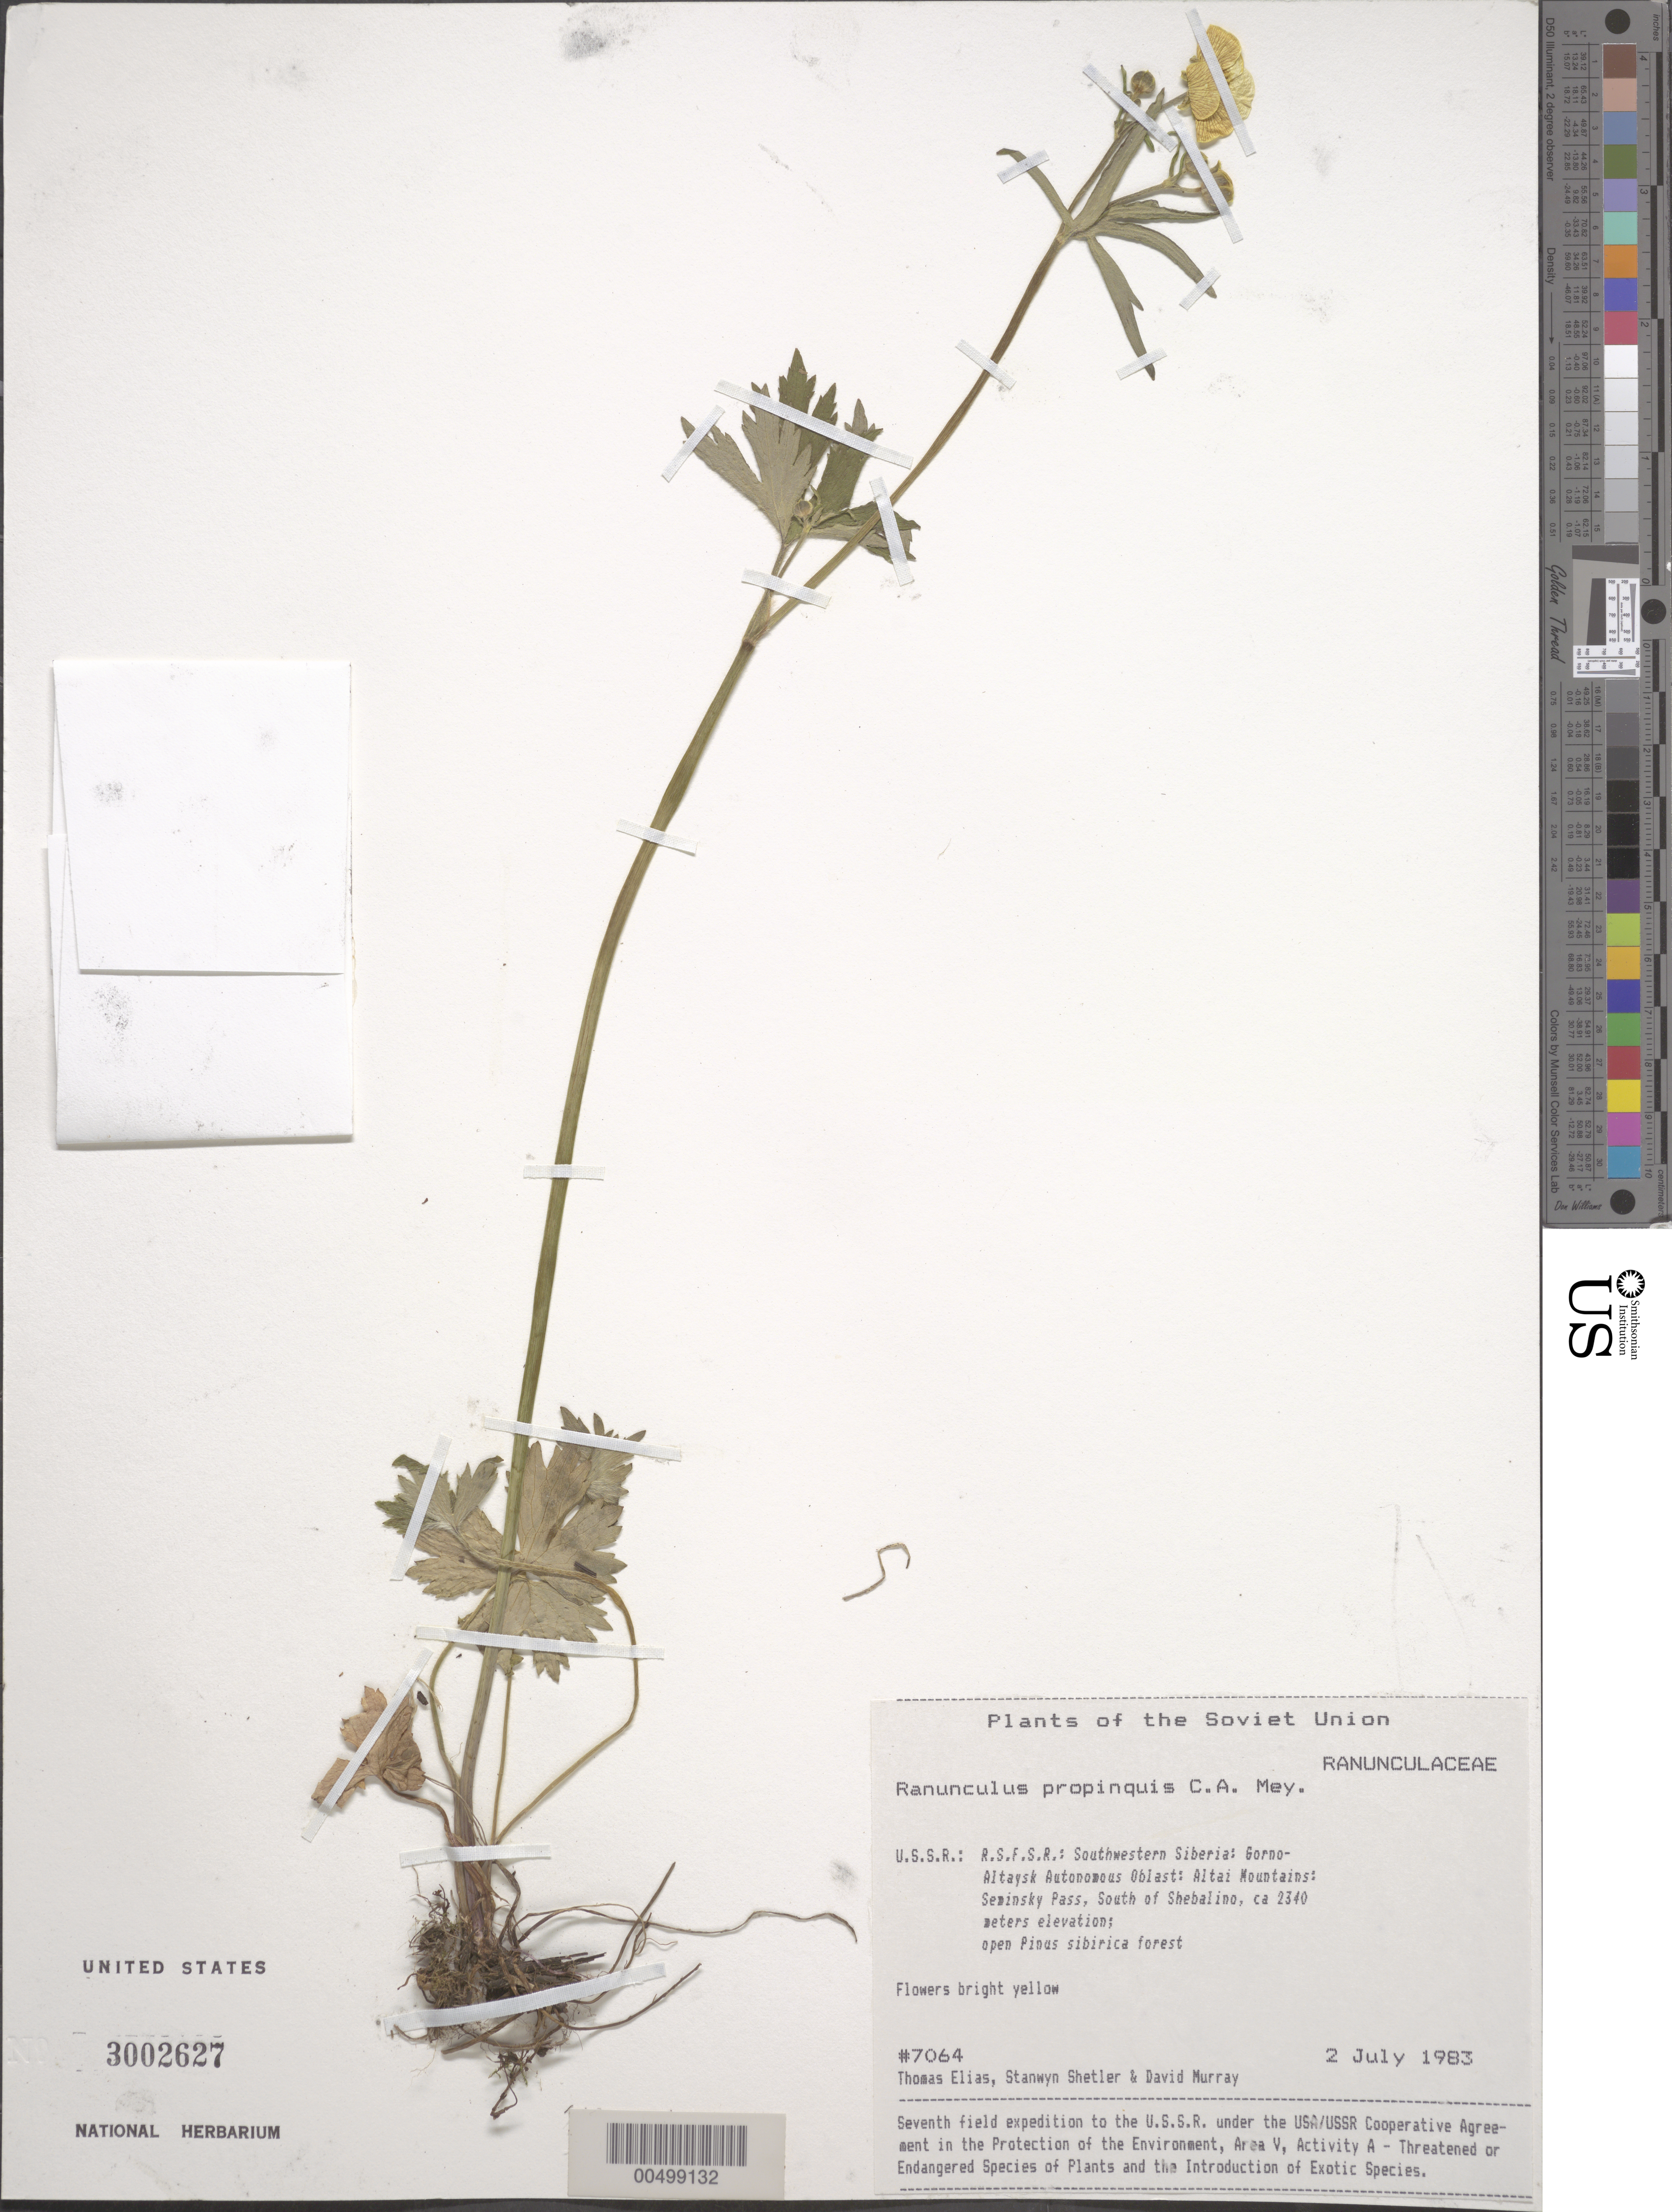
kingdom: Plantae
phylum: Tracheophyta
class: Magnoliopsida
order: Ranunculales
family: Ranunculaceae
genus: Ranunculus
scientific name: Ranunculus propinquus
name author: C.A. Mey.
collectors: T. Elias, S. Shetler & D. F. Murray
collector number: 7064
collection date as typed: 02 Jul 1983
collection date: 1983-07-02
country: Russian Federation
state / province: Altai Republic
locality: Altai Mountains, Seminsky Pass, S of Shebalino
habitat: open Pinus sibirica forest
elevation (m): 2340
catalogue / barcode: US 3002627